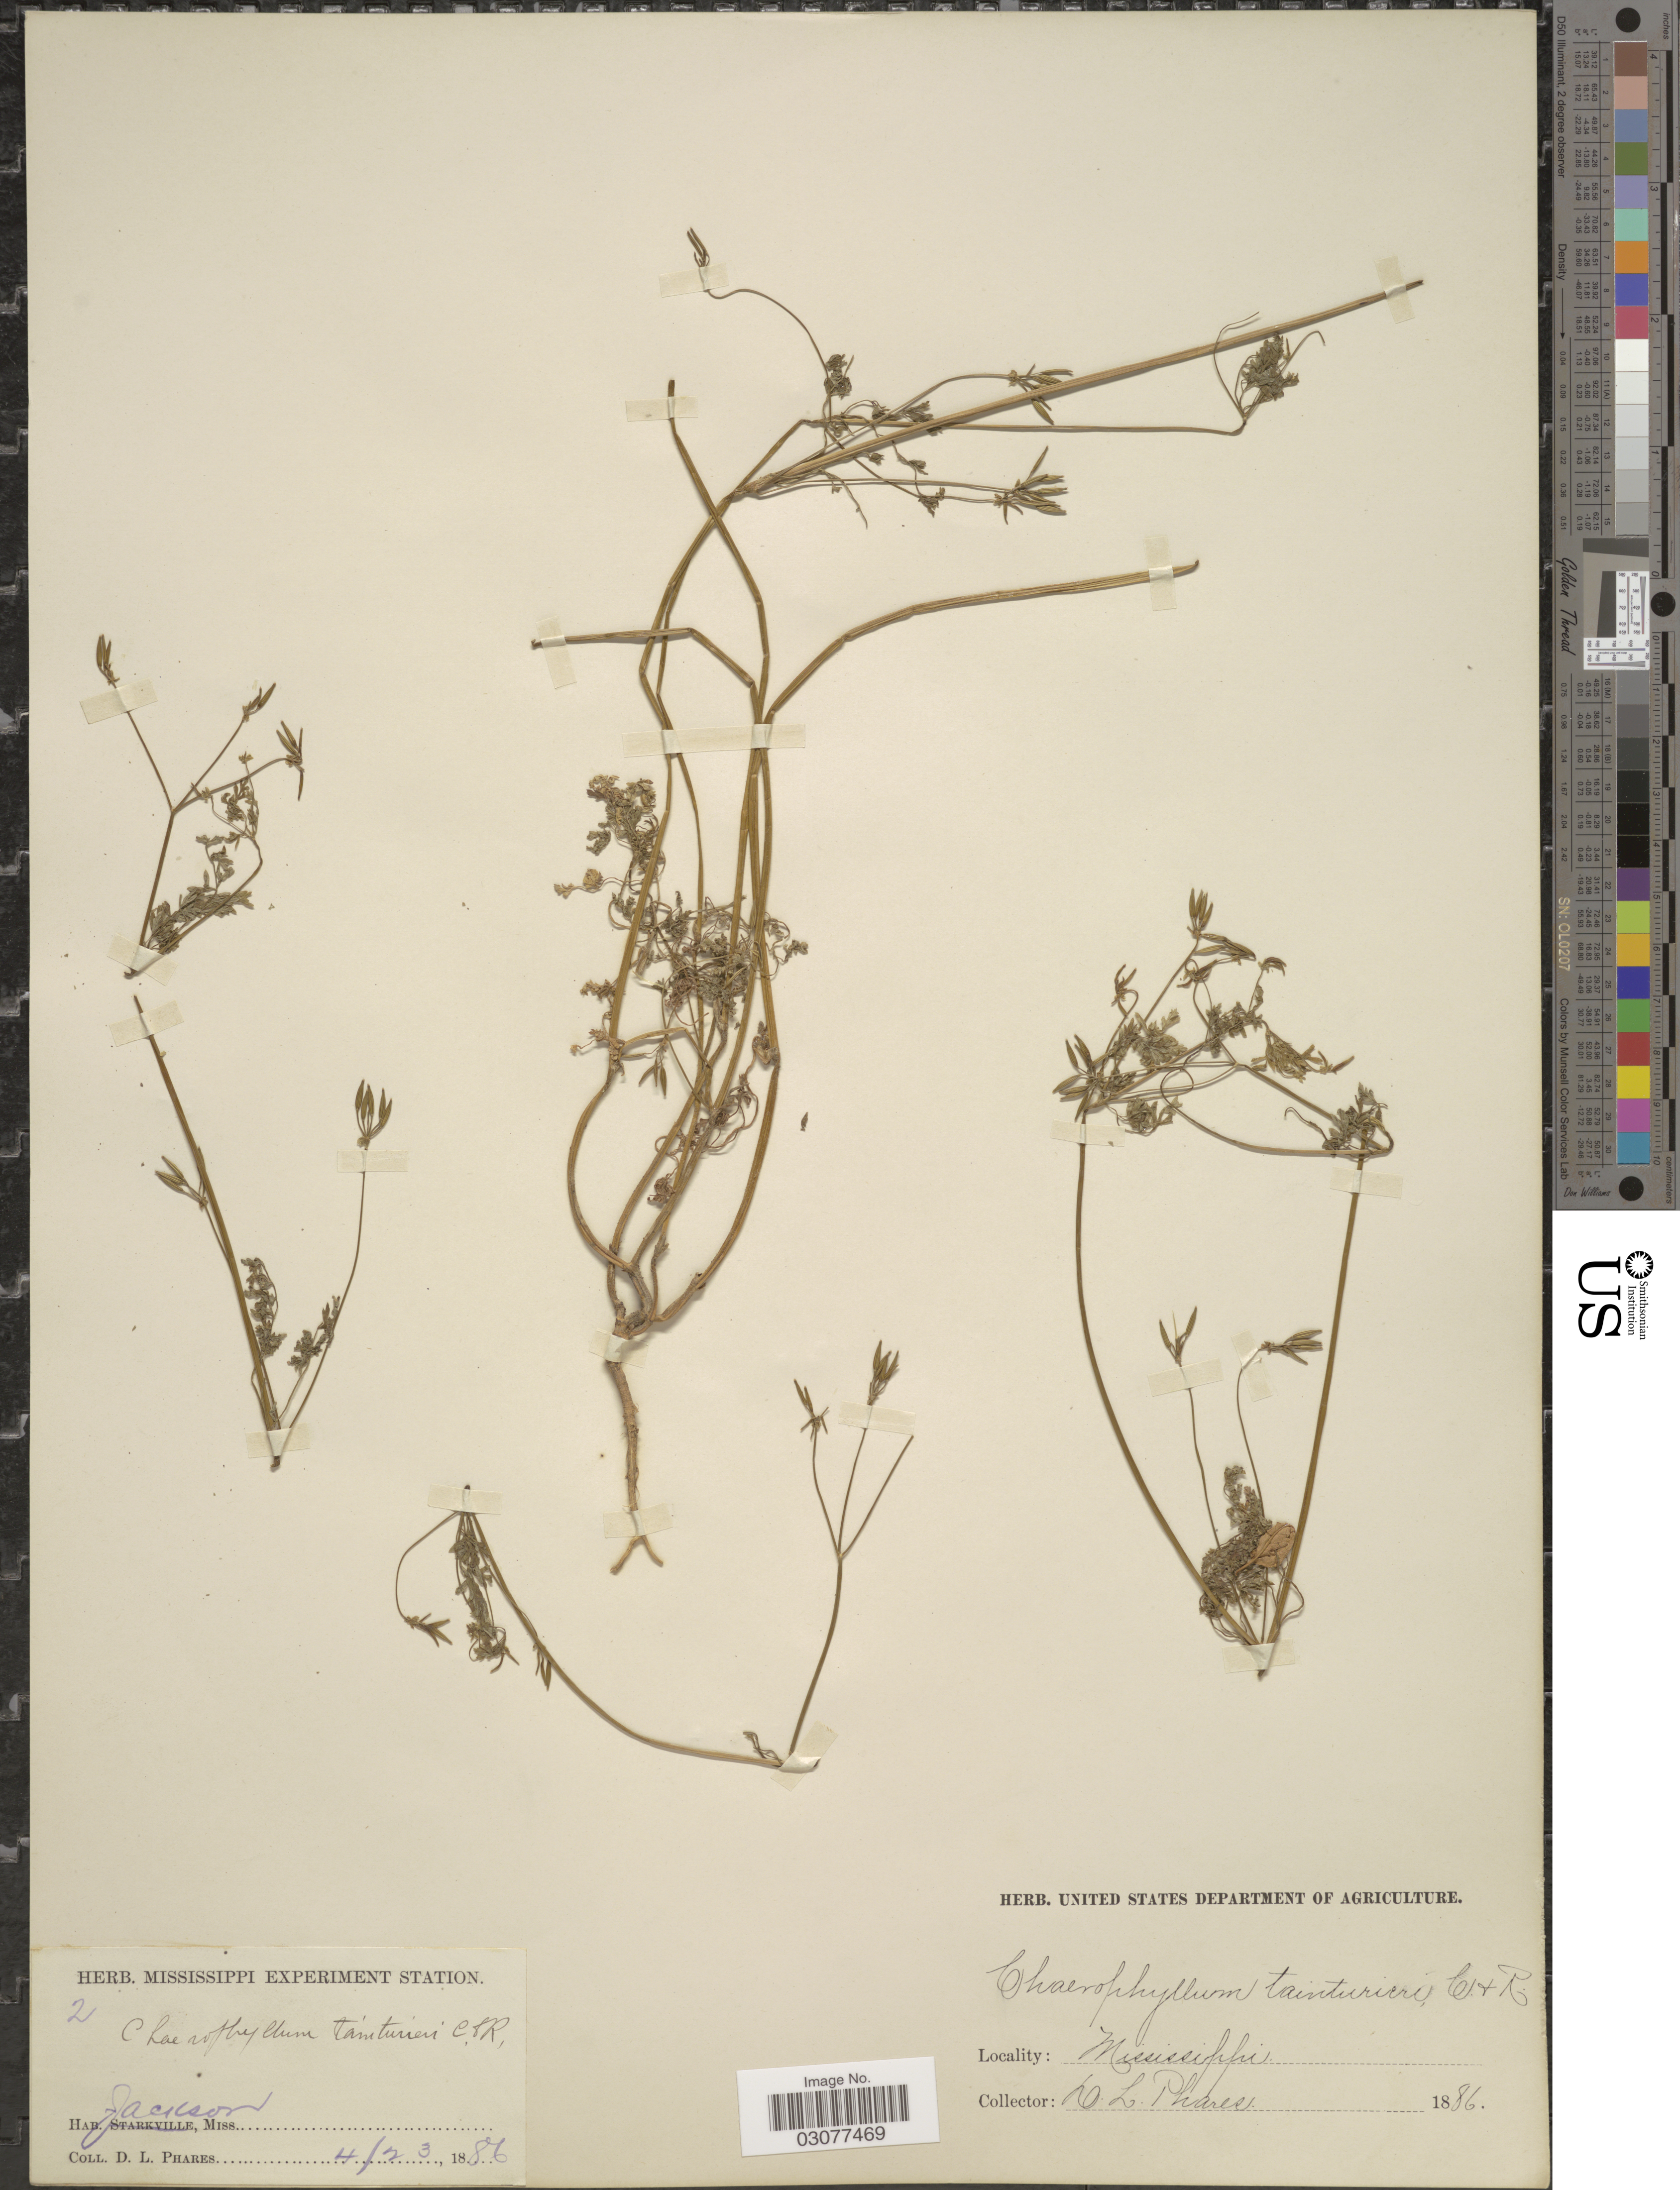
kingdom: Plantae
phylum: Tracheophyta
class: Magnoliopsida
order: Apiales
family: Apiaceae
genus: Chaerophyllum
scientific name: Chaerophyllum tainturieri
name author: Hook.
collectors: D. Phares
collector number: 2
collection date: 1886-04-23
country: United States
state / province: Mississippi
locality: Jackson.